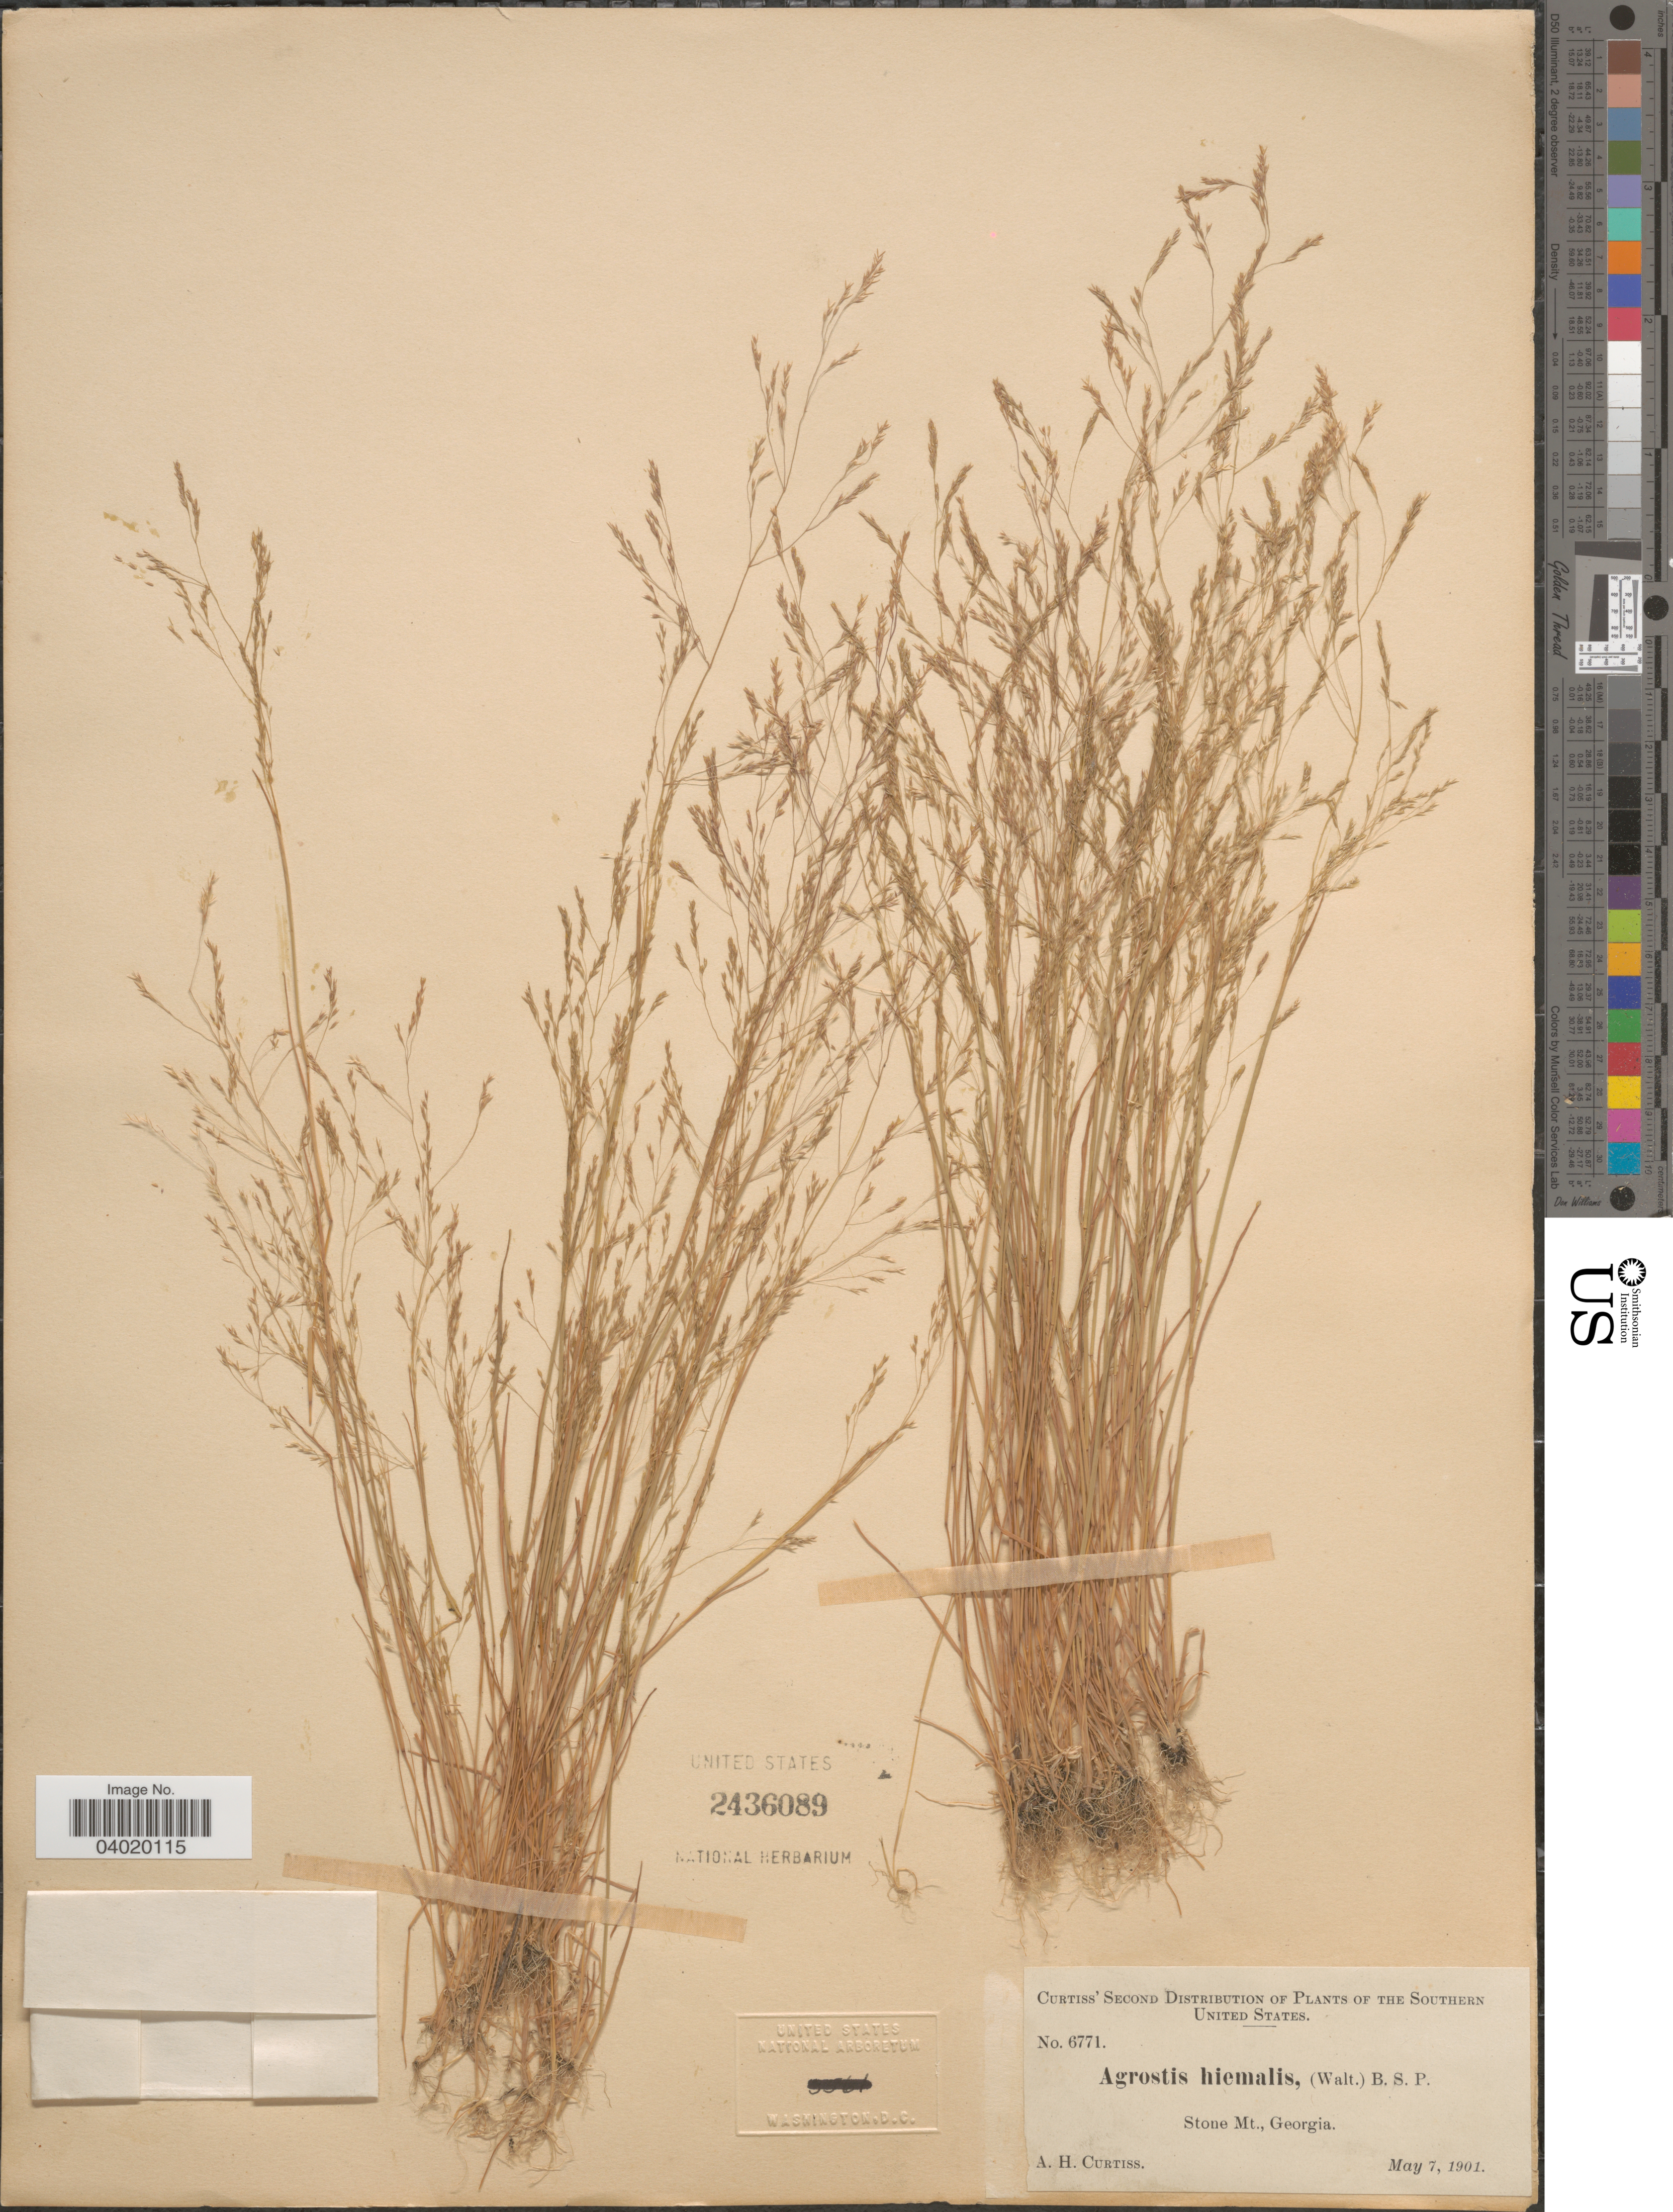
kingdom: Plantae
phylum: Tracheophyta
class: Liliopsida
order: Poales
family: Poaceae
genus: Agrostis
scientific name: Agrostis hyemalis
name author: (Walter) Britton et al.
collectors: A. H. Curtiss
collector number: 6771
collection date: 1901-05-07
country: United States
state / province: Georgia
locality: Southern United States. Stone Mt.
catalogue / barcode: US 2436089